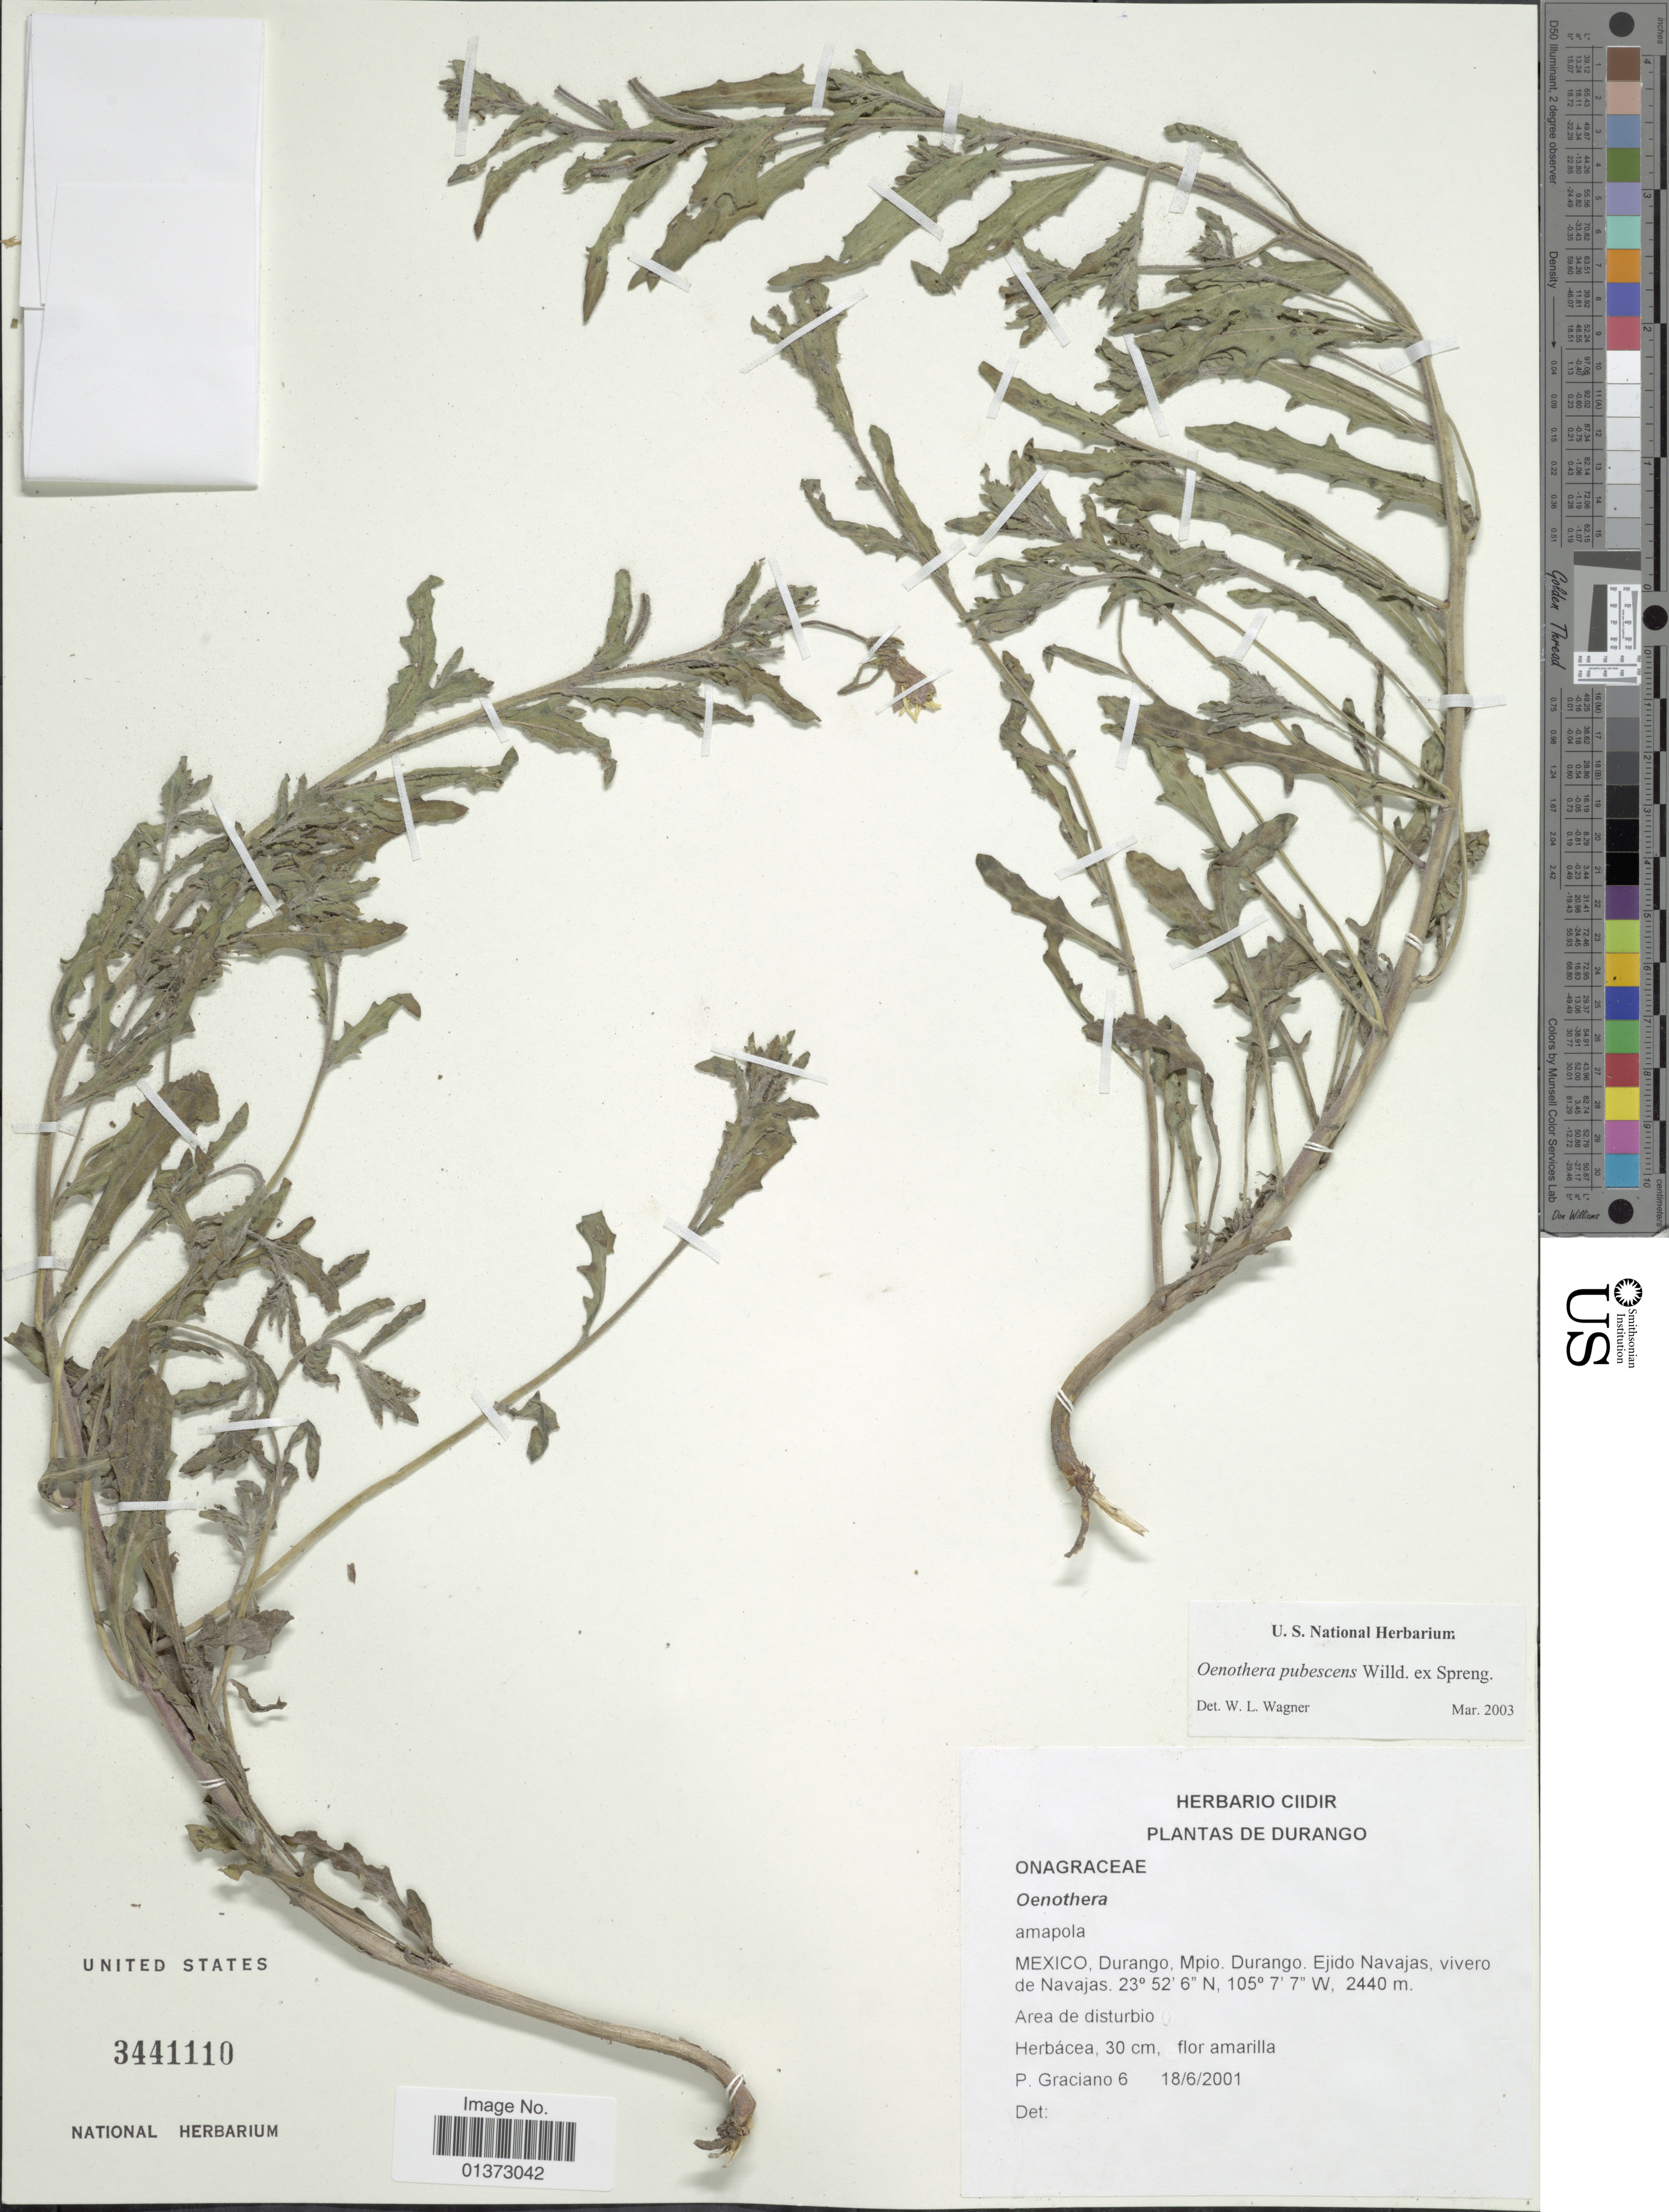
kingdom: Plantae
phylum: Tracheophyta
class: Magnoliopsida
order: Myrtales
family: Onagraceae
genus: Oenothera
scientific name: Oenothera pubescens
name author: Willd. ex Spreng.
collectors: P. Graciano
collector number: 6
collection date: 2001-06-18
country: Mexico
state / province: Durango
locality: Ejido Navajas, vivero de Navajas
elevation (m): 2440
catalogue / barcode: US 3441110